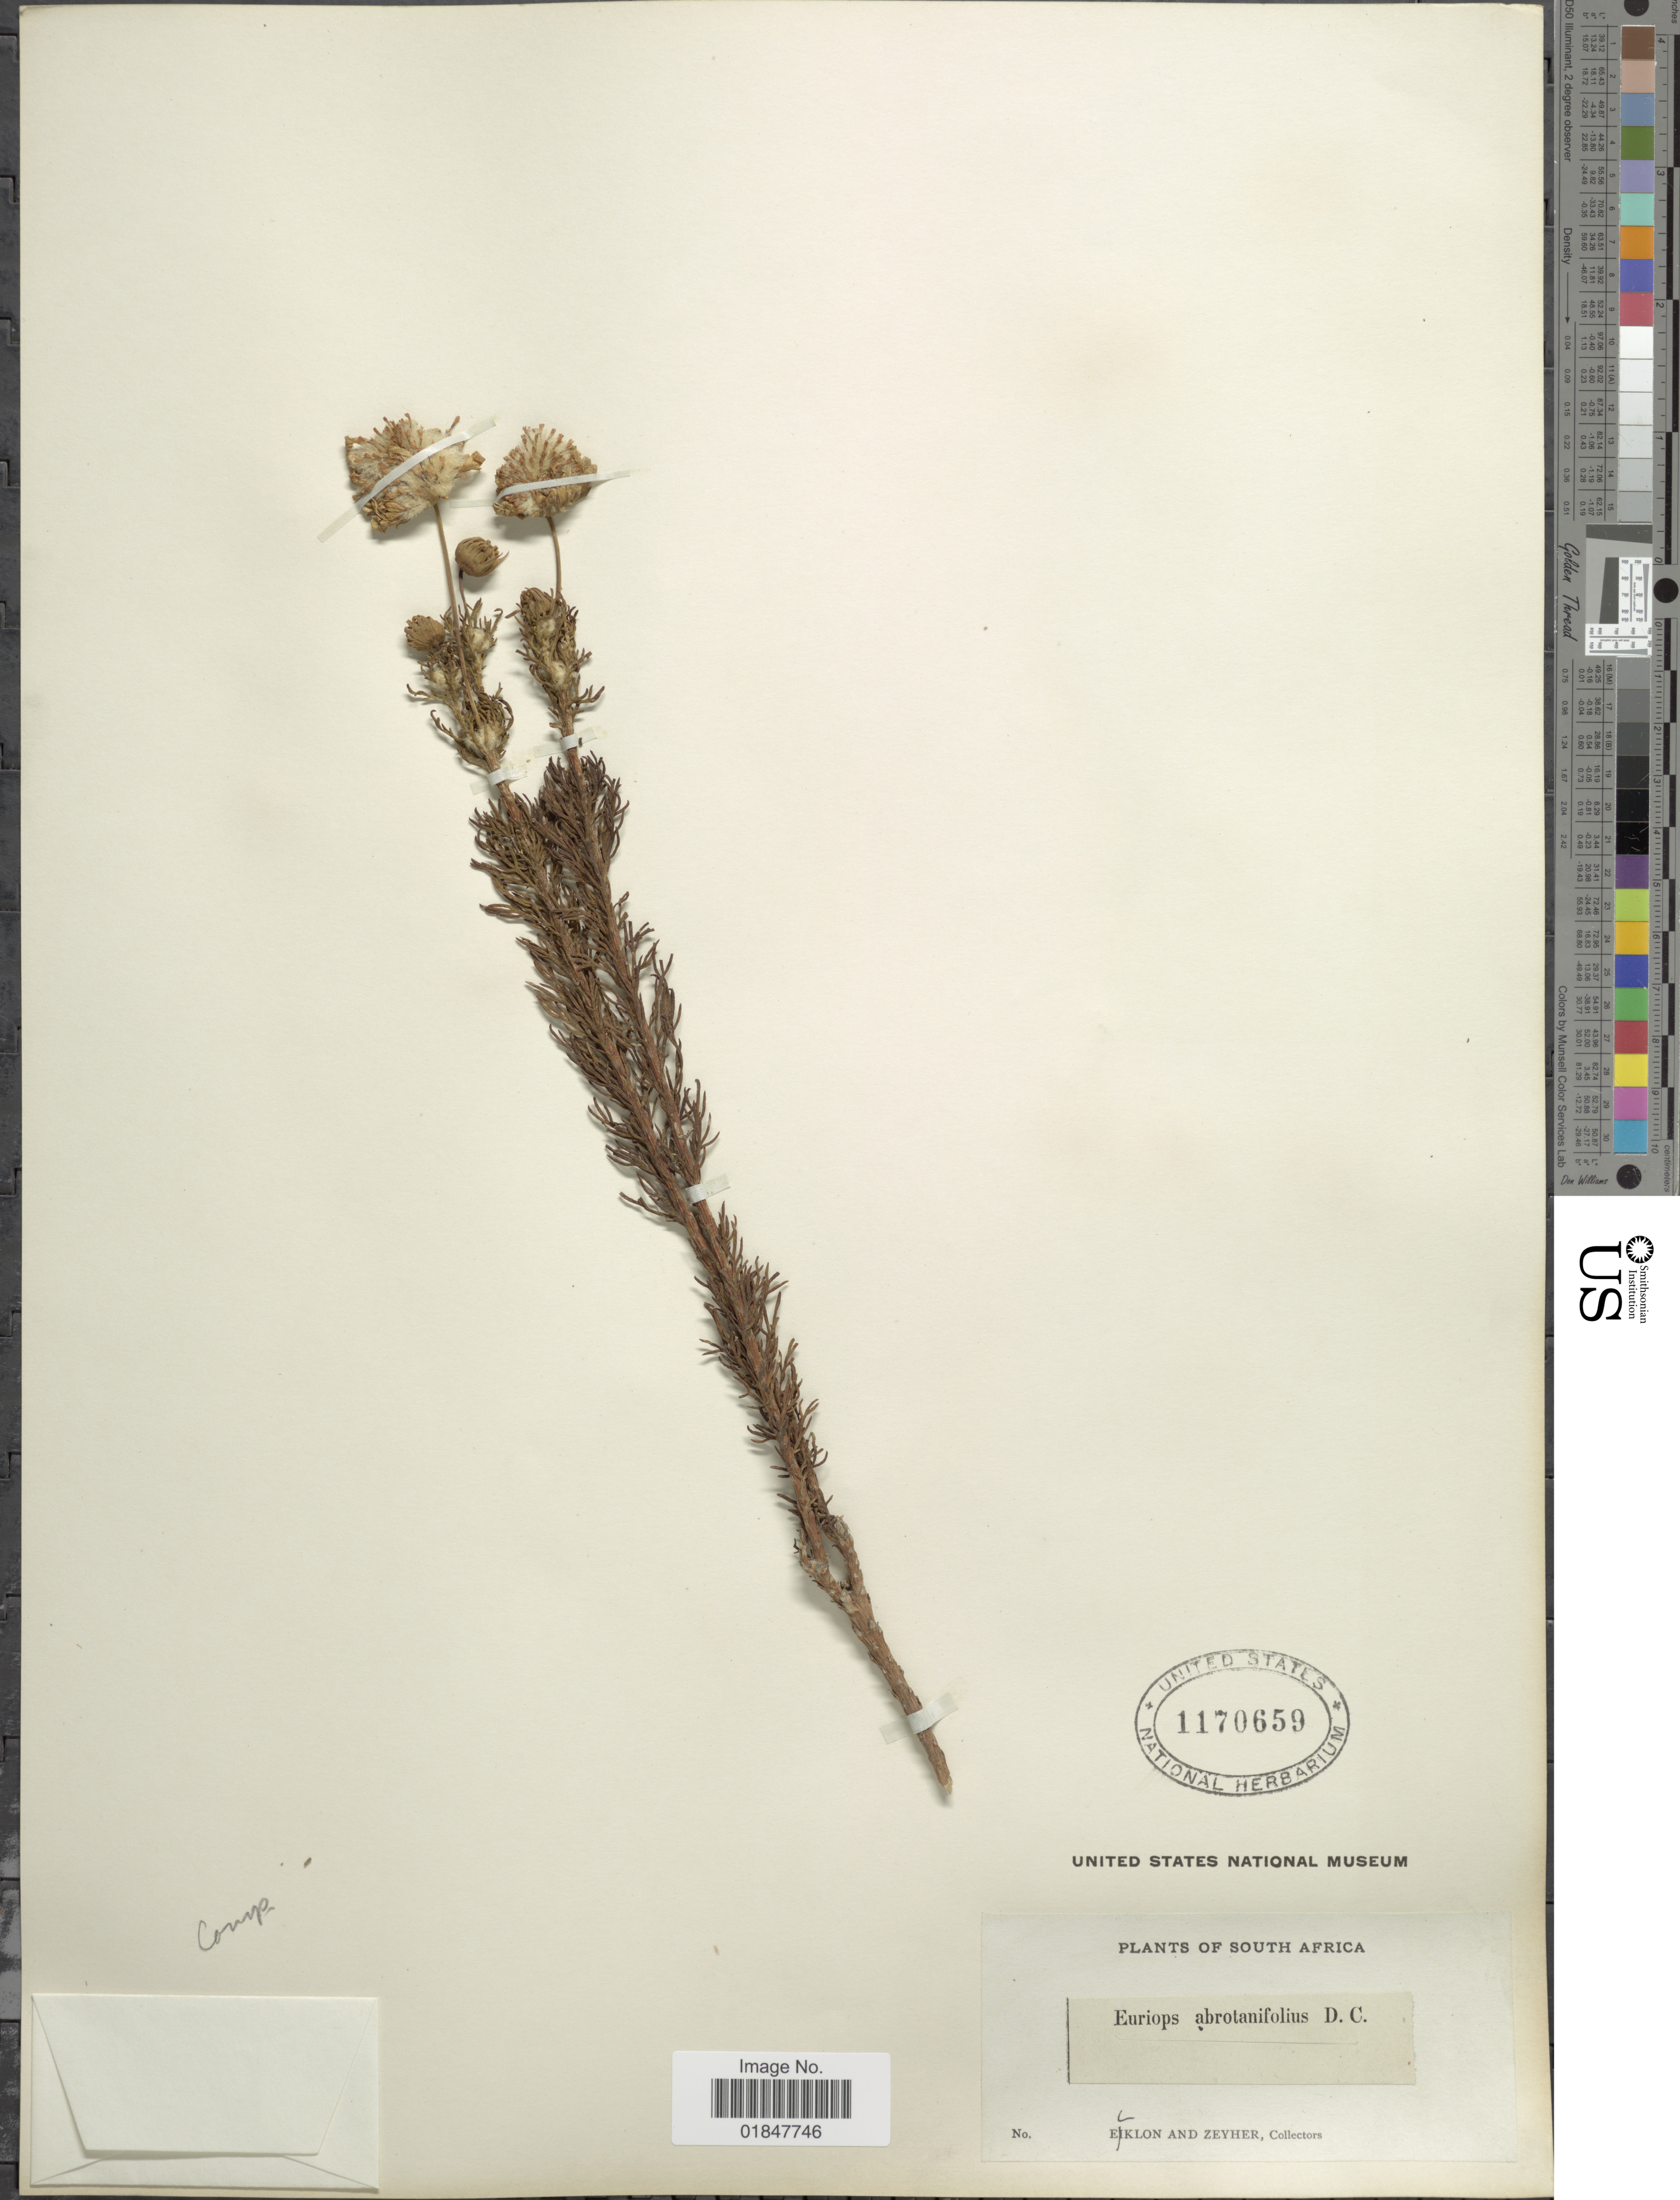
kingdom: Plantae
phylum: Tracheophyta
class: Magnoliopsida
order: Asterales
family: Asteraceae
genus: Euryops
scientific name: Euryops abrotanifolius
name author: (L.) DC.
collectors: -. Ecklon & -. Zeyher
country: South Africa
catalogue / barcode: US 1170659